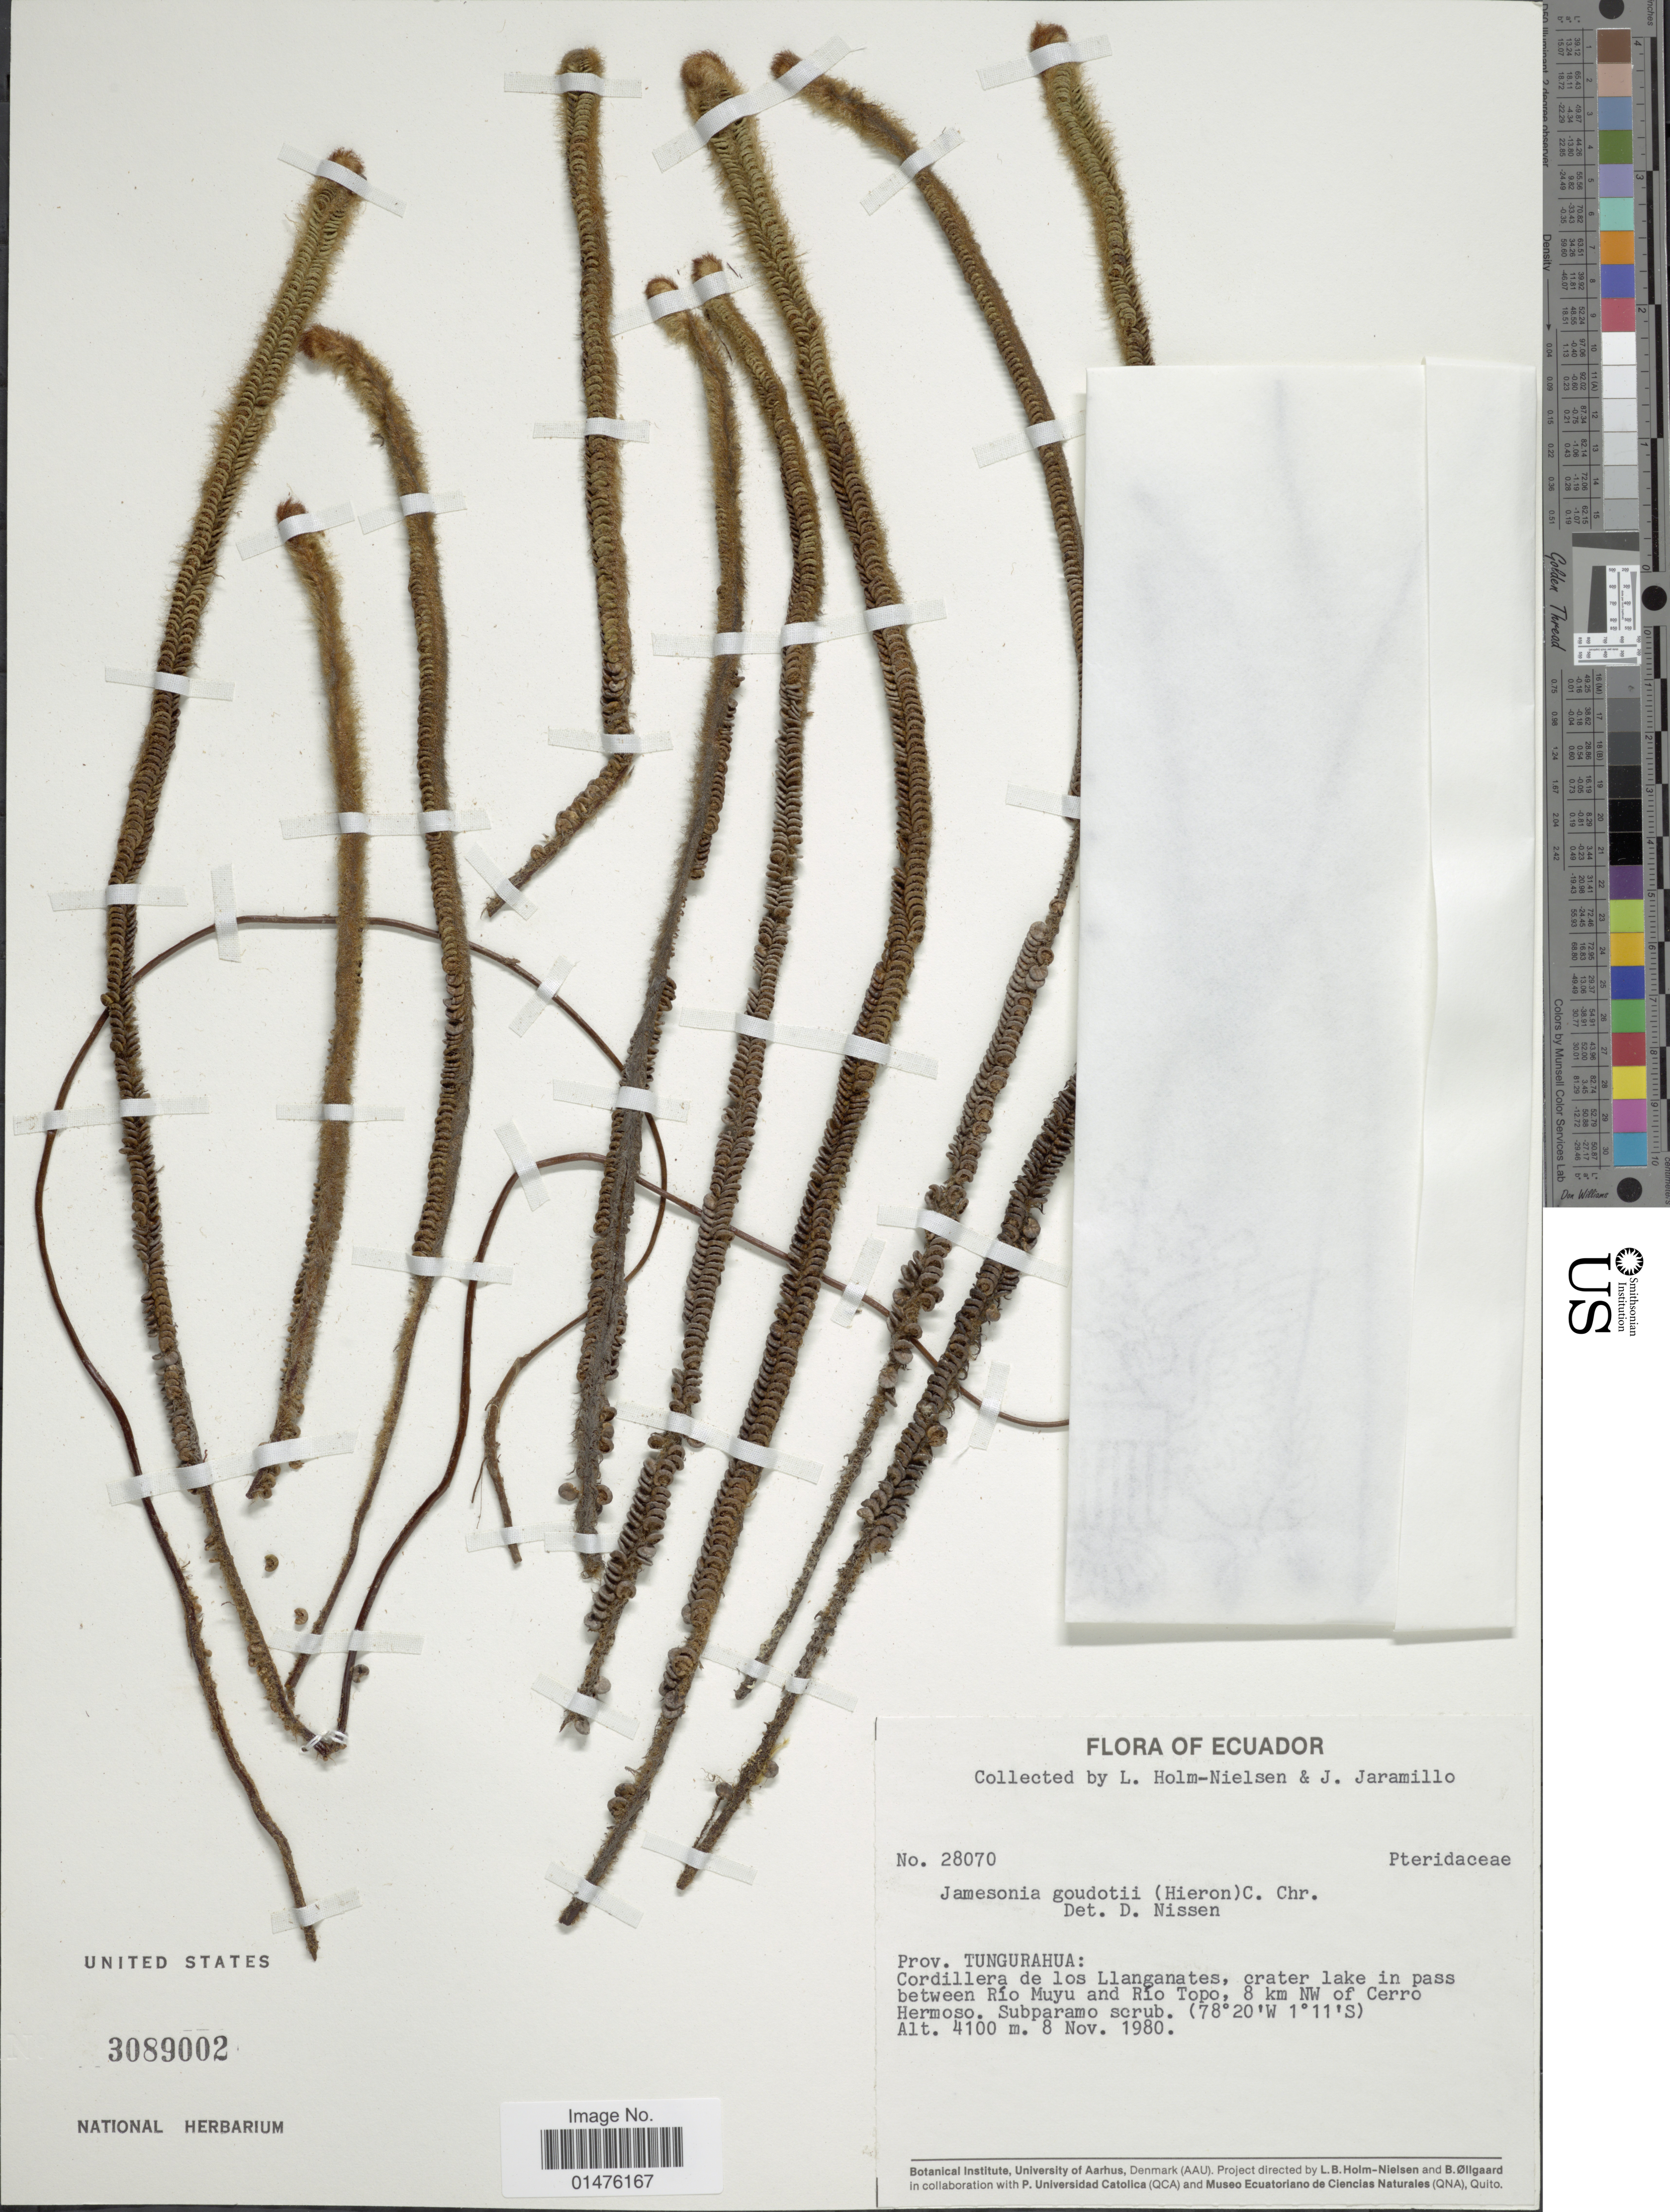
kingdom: Plantae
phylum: Tracheophyta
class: Polypodiopsida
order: Polypodiales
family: Pteridaceae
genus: Jamesonia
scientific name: Jamesonia goudotii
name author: (Hieron.) C. Chr.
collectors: L. B. Holm-Nielsen & Jaramillo, --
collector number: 28070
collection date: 1980-11-08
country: Ecuador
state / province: Tungurahua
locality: Cordillera de los Llanganates, crater lake in pass between Río Muyu and Río Topo, 8 km of Cerro Hermoso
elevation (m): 4100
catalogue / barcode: US 3089002